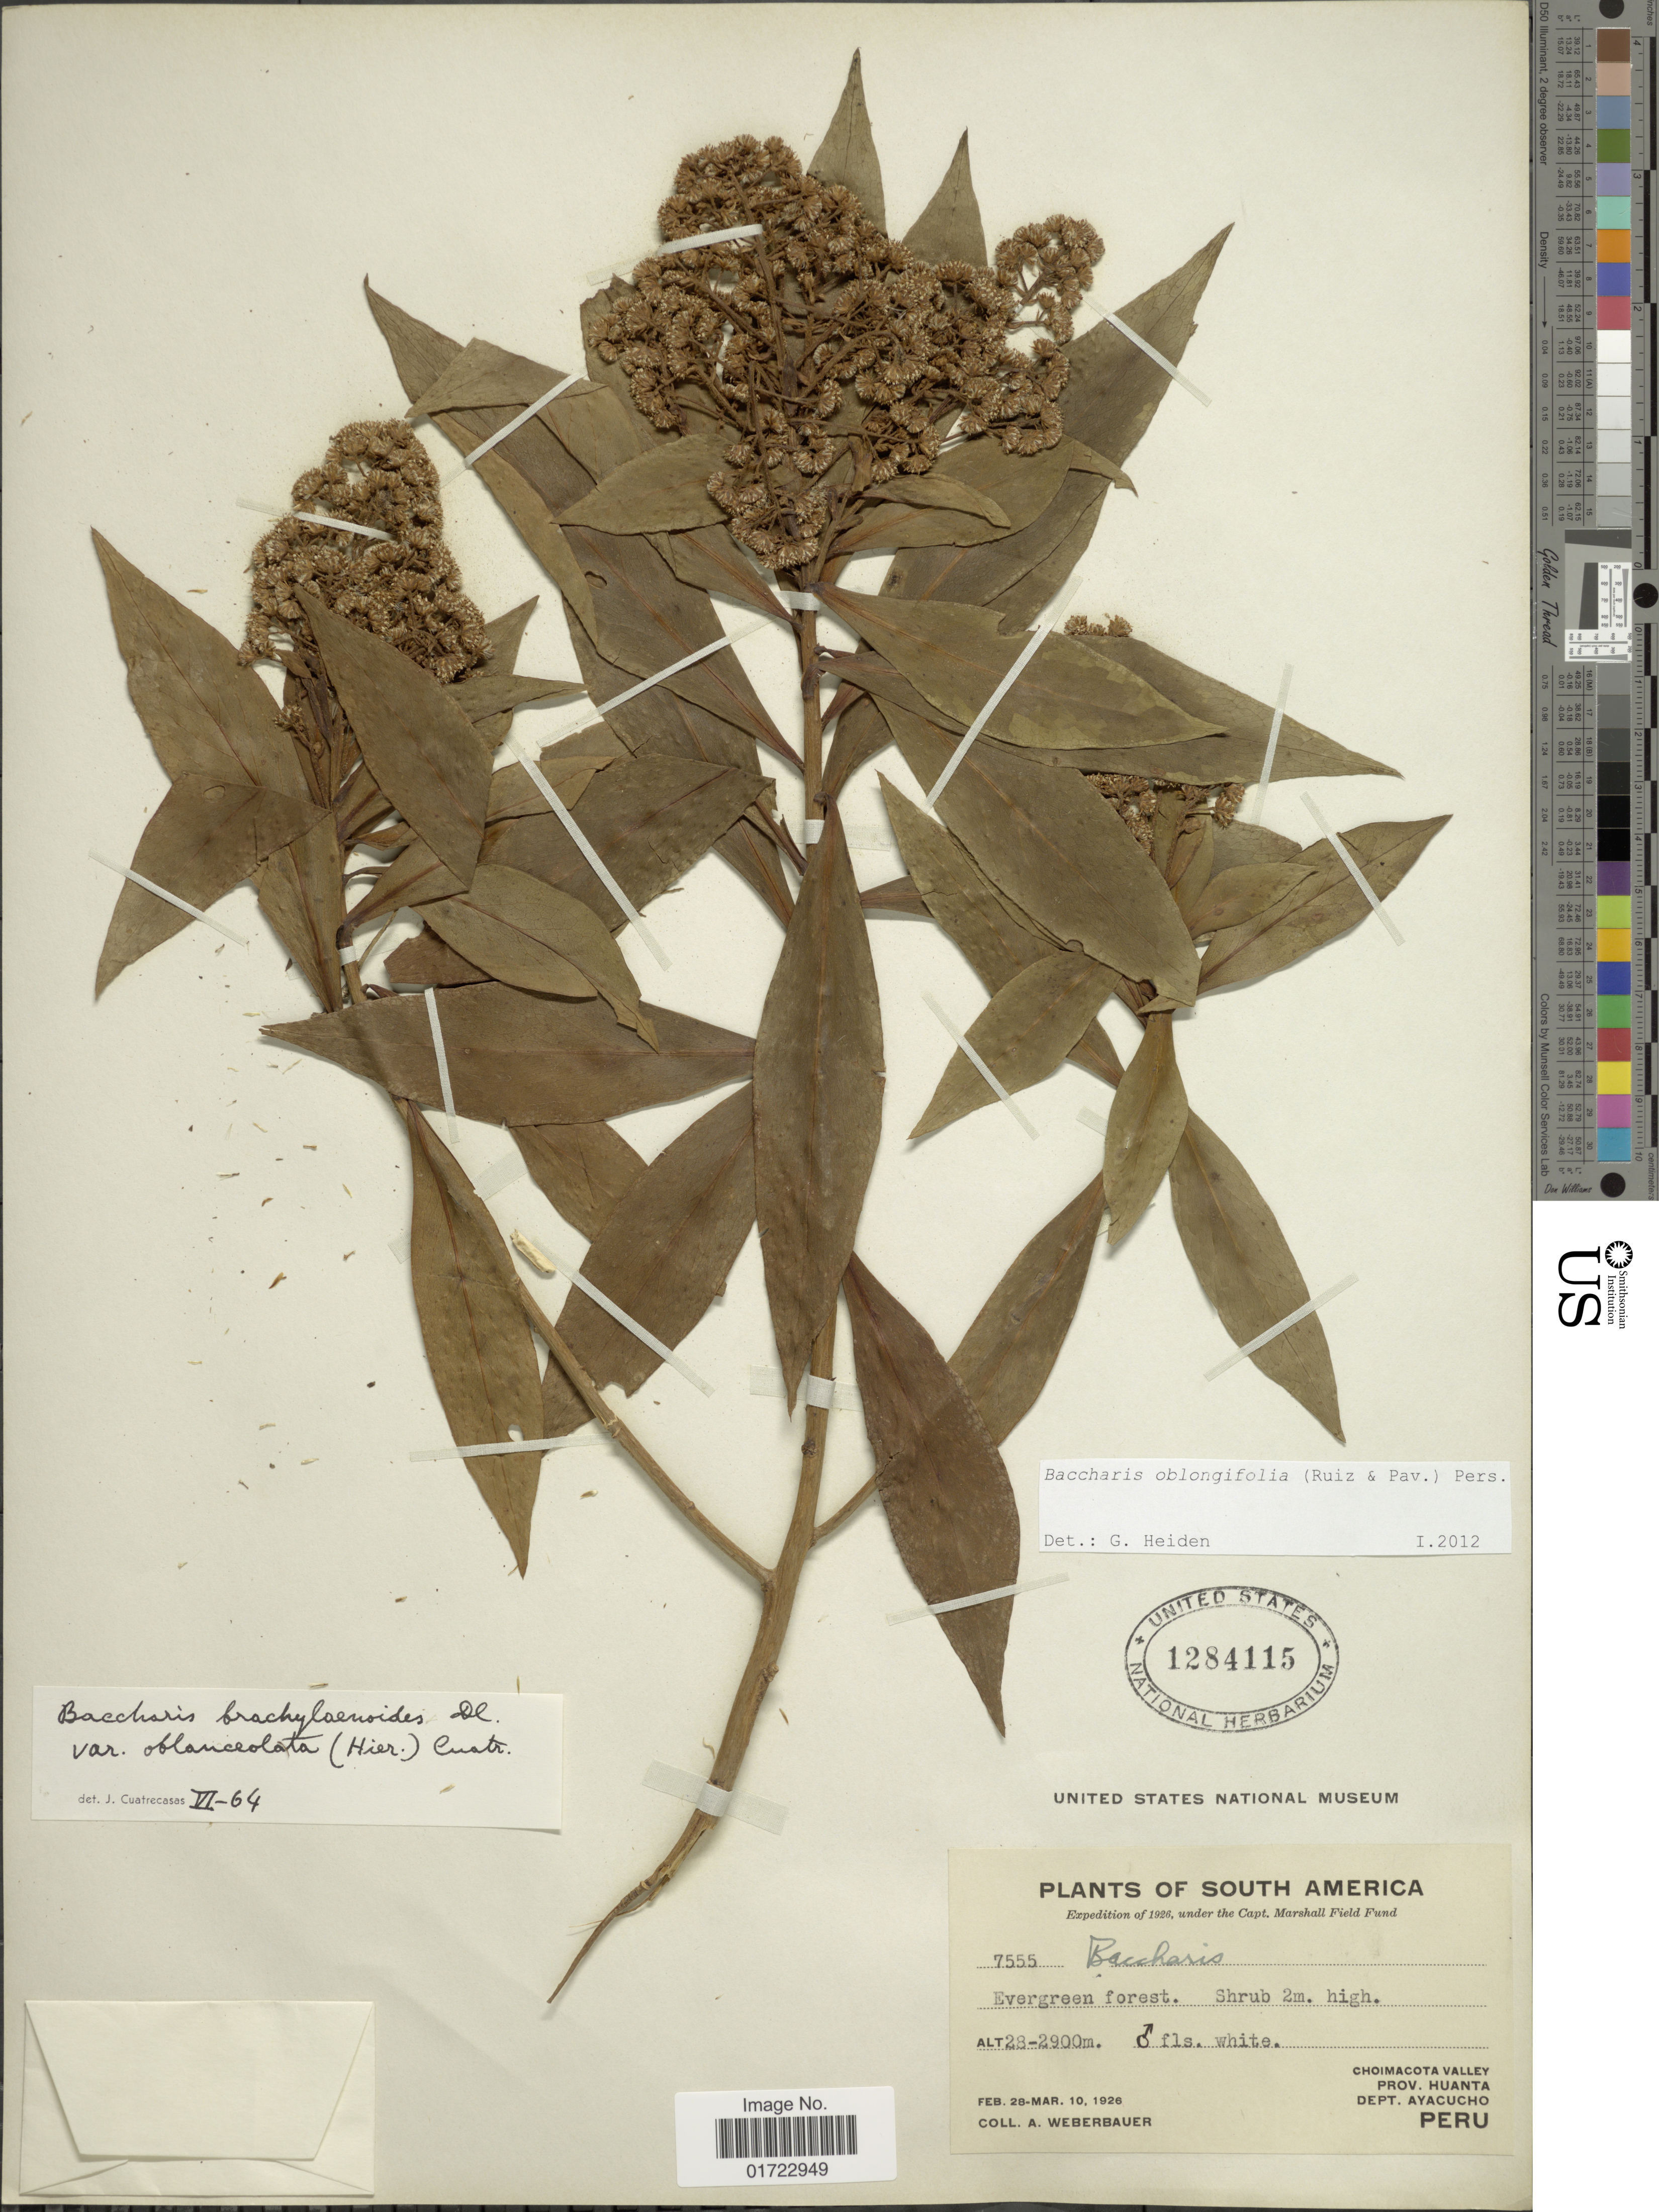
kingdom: Plantae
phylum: Tracheophyta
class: Magnoliopsida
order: Asterales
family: Asteraceae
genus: Baccharis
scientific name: Baccharis oblongifolia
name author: (Ruiz & Pav.) Pers.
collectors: A. Weberbauer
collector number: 7555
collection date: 1926-02-28/1926-03-10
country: Peru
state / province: Ayacucho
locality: Choimacota Valley. Prov. Huanta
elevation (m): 2800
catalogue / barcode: US 1284115